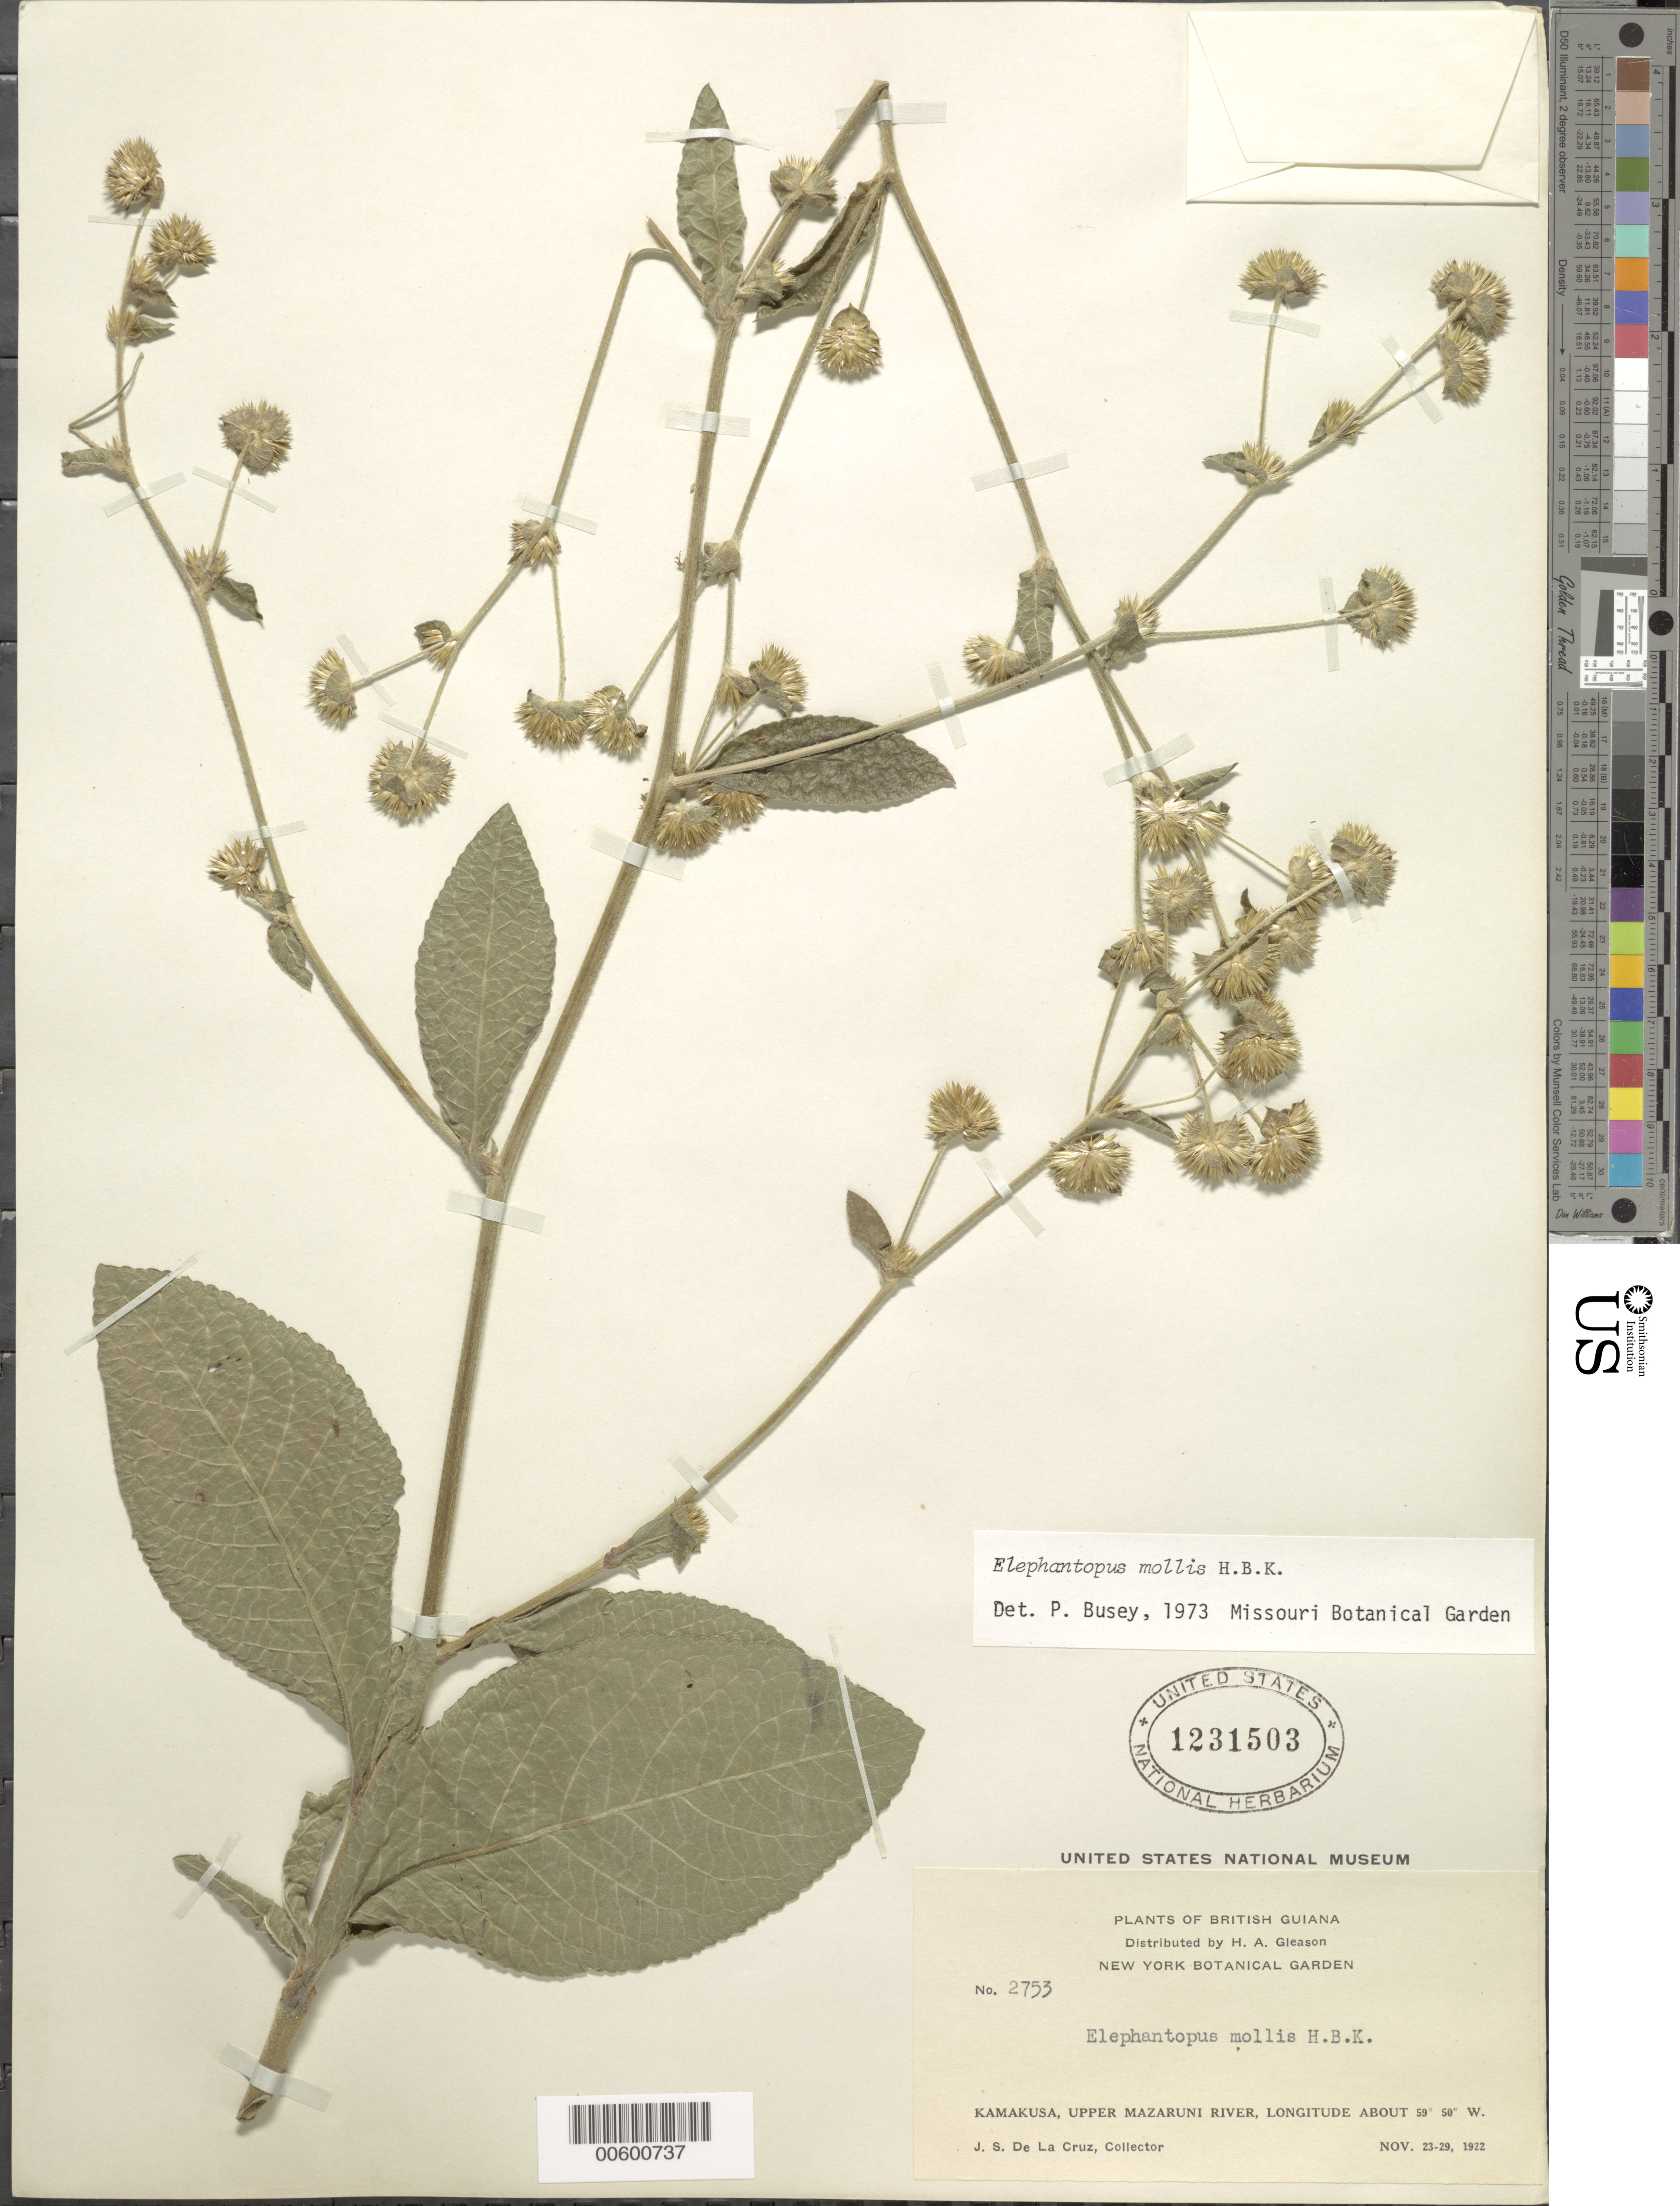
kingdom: Plantae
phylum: Tracheophyta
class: Magnoliopsida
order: Asterales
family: Asteraceae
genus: Elephantopus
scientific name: Elephantopus mollis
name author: Kunth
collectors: J. S. de la Cruz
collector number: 2753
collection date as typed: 23-Nov-22 to 29-Nov-22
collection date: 1922-11-23/1922-11-29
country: Guyana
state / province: Cuyuni-Mazaruni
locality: Kamakusa, Upper Mazaruni R.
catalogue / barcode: US 1231503